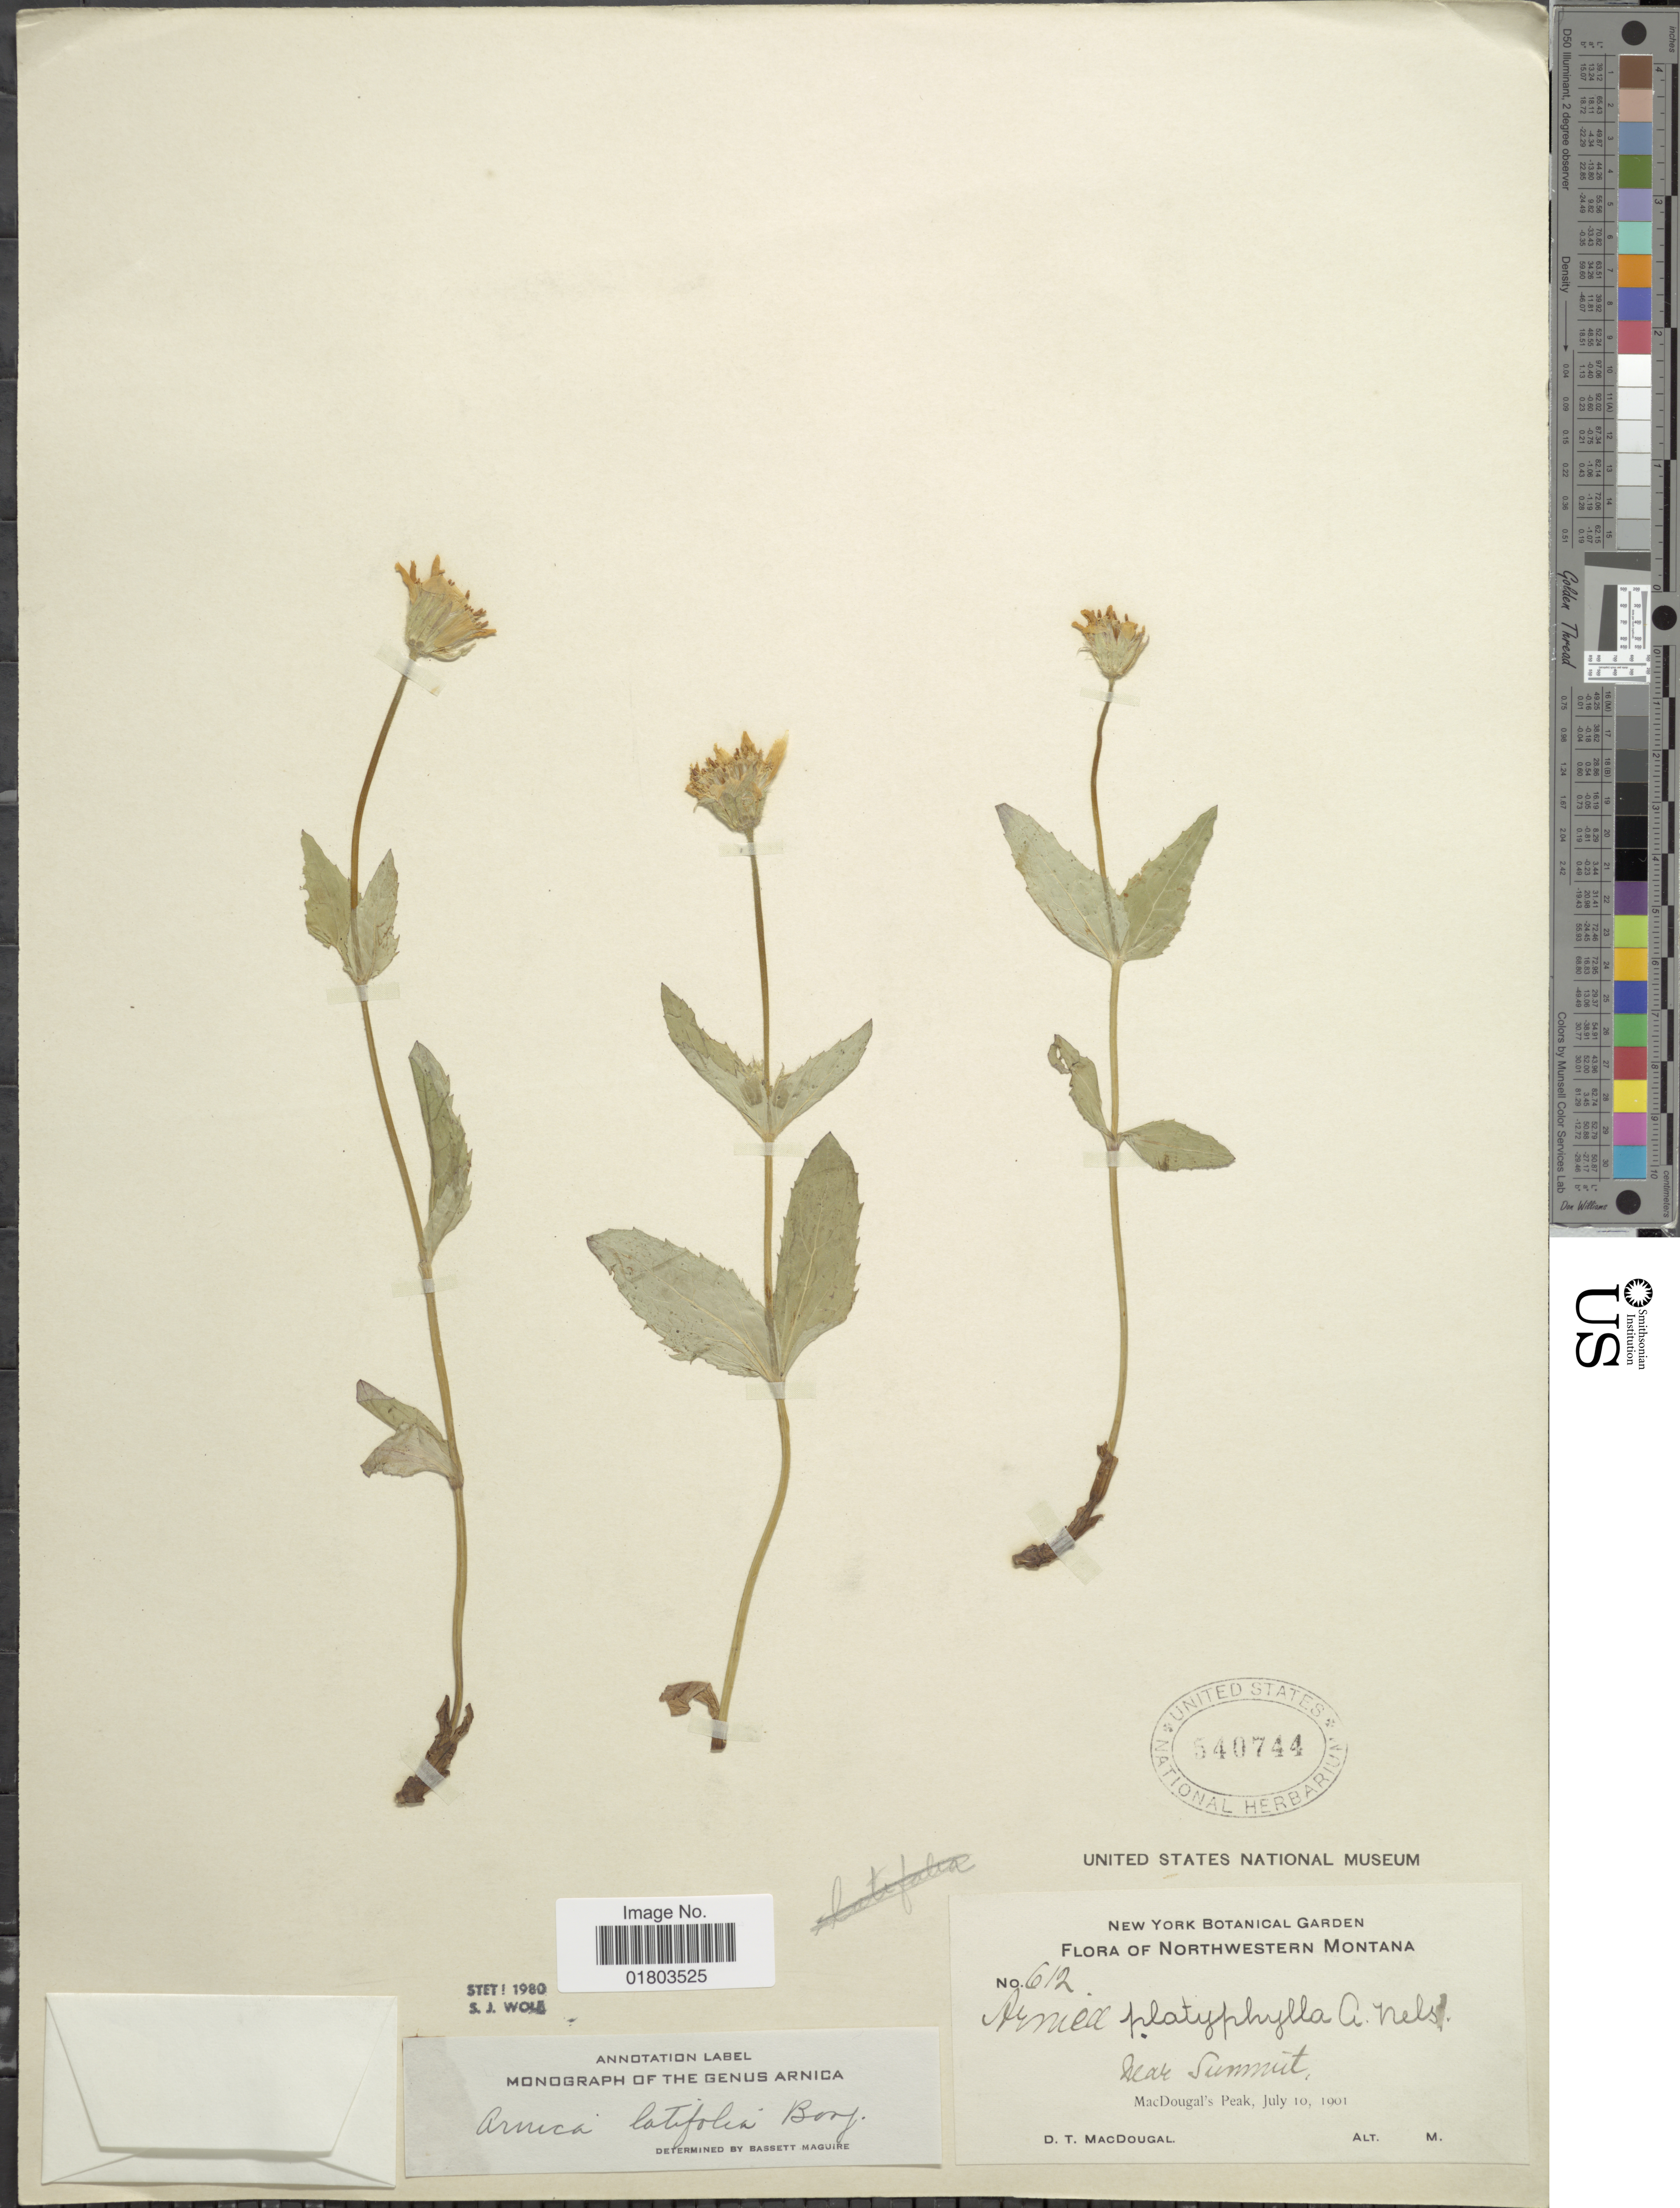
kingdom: Plantae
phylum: Tracheophyta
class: Magnoliopsida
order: Asterales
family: Asteraceae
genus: Arnica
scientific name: Arnica latifolia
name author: Bong.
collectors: D. T. MacDougal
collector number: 612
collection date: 1901-07-10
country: United States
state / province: Montana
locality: Northwestern Montana, near Summit, MacDougal's Peak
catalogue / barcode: US 540744